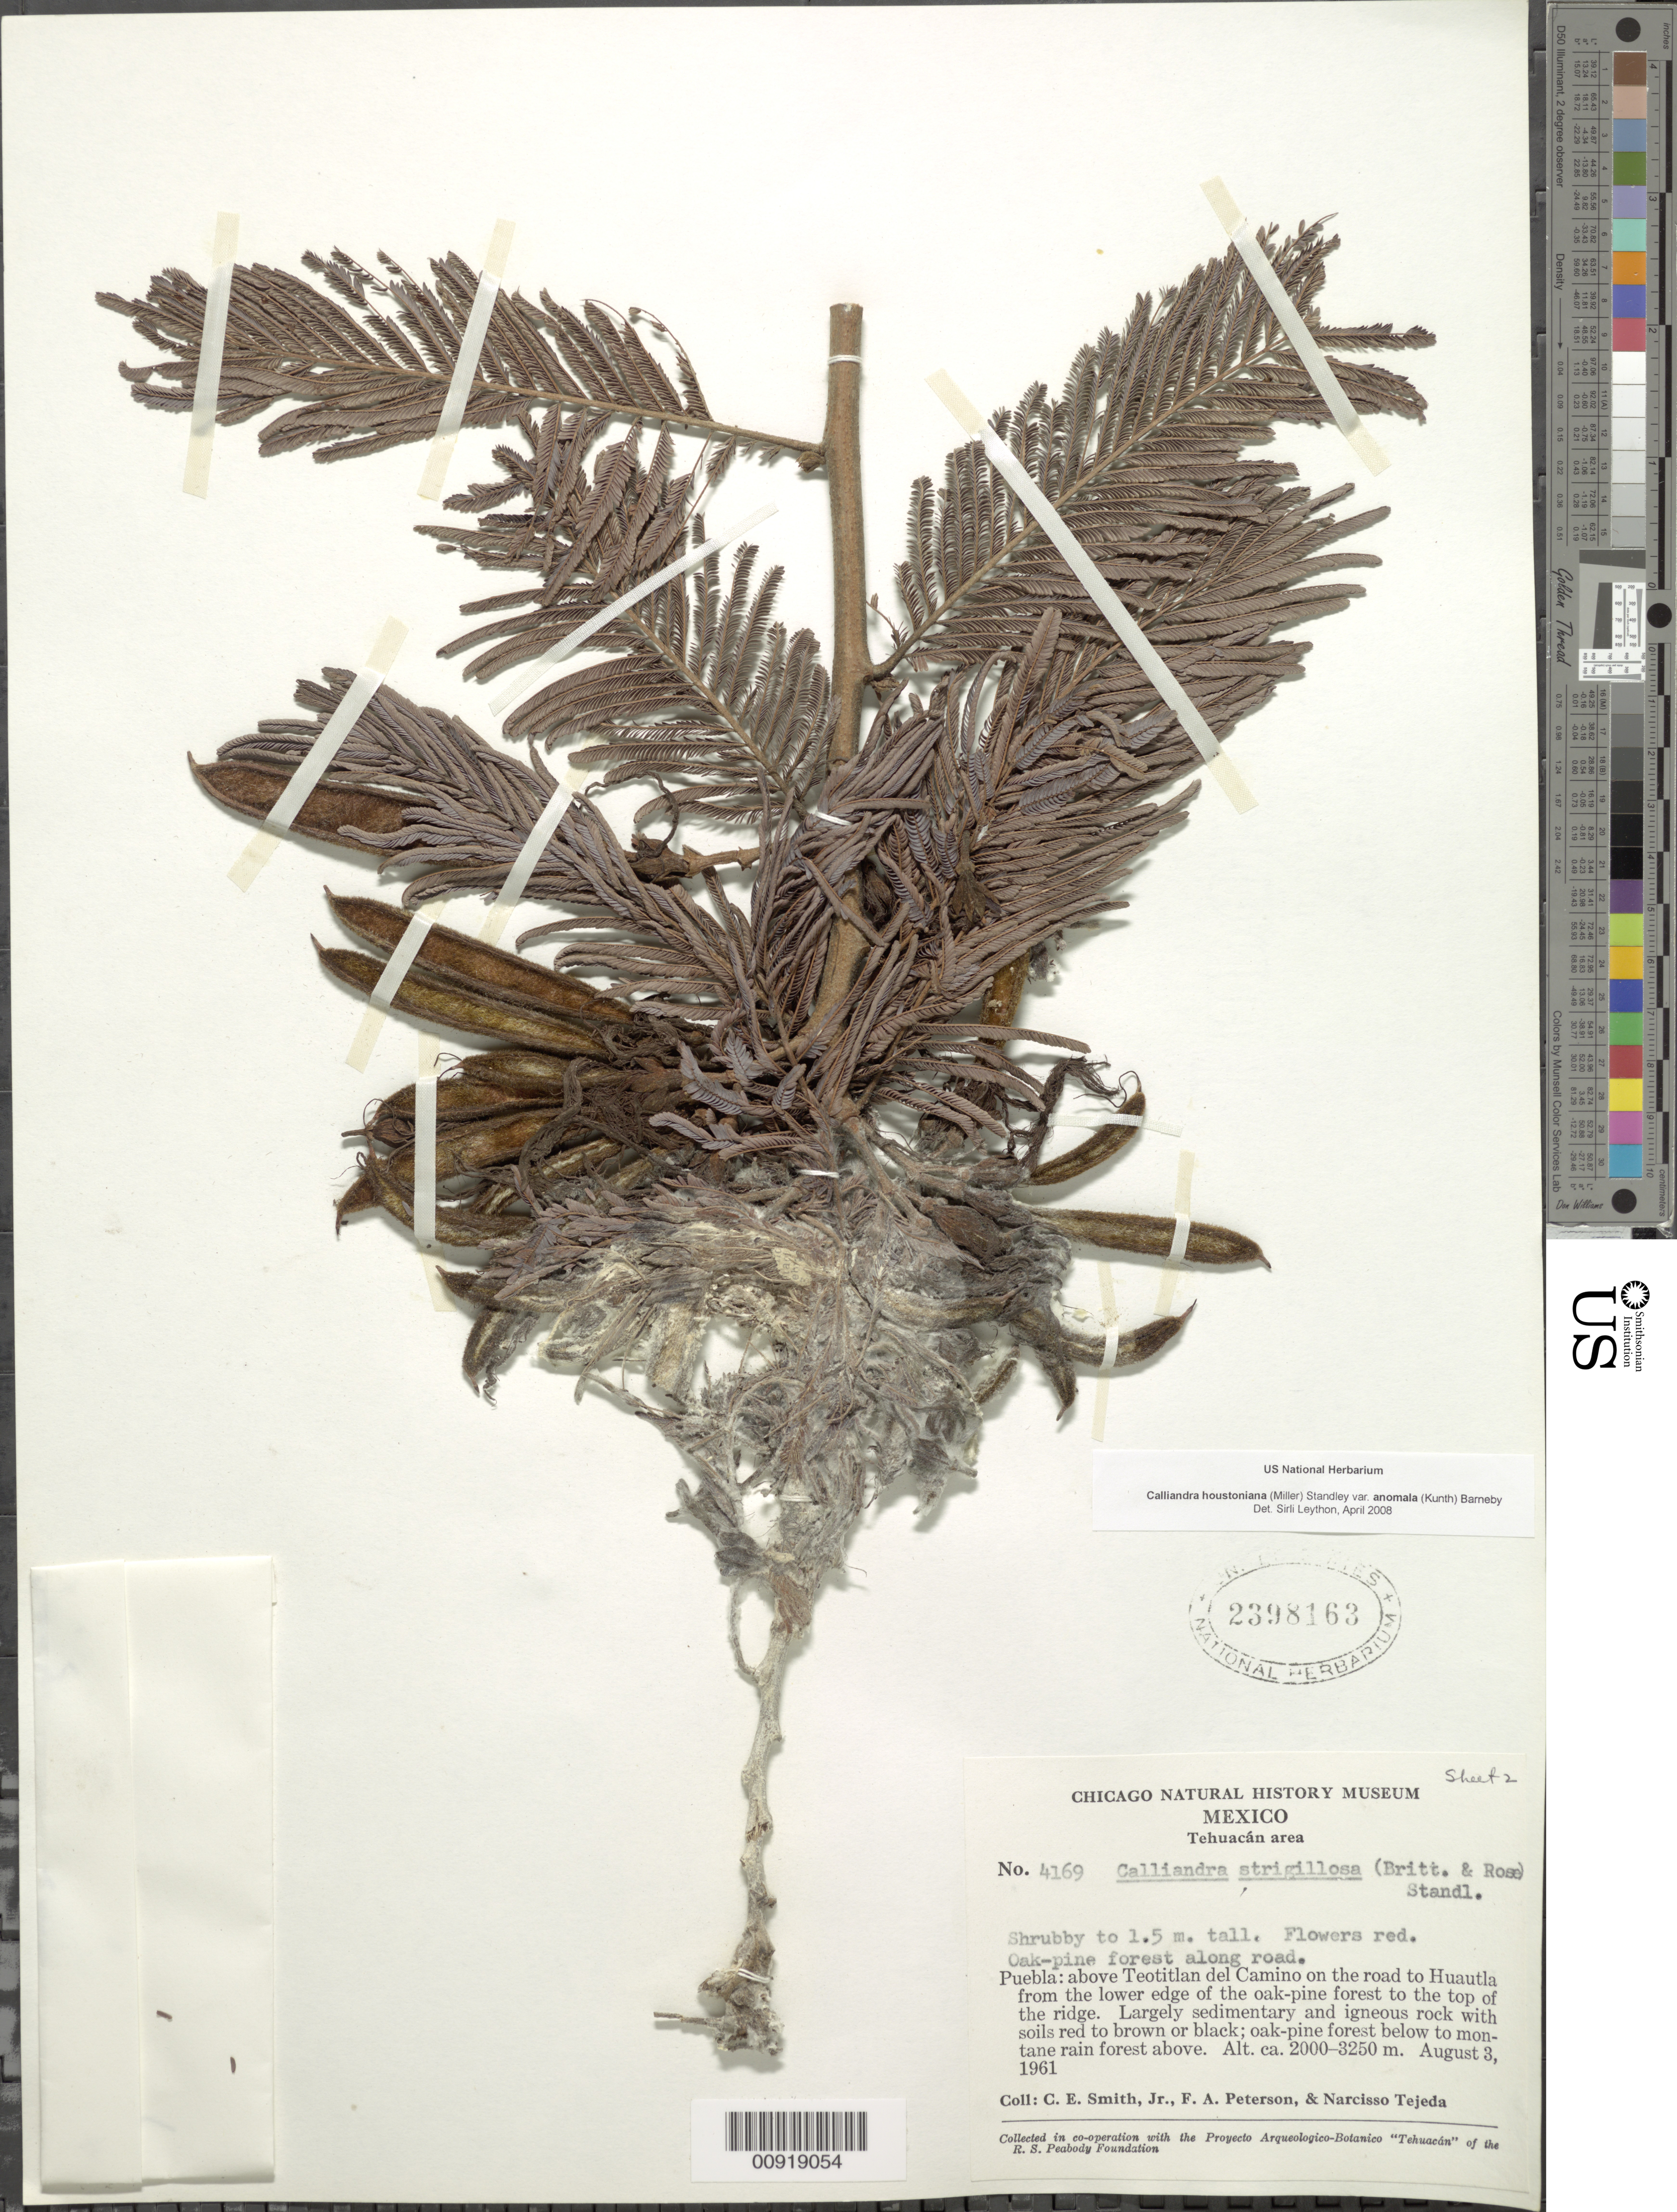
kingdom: Plantae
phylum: Tracheophyta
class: Magnoliopsida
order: Fabales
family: Fabaceae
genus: Calliandra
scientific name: Calliandra houstoniana var. anomala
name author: (Kunth) Barneby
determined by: Leython, S.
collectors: C. E. Smith Jr., F. A. Peterson & N. Tejeda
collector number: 4169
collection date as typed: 03 Aug 1961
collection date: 1961-08-03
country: Mexico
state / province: Puebla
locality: Puebla: above Teotitlan del Camino on road to Huatla from the lower edge of the oak-pine forest to the top of the ridge.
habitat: Oak-pine forest along road. Largely sedimentary and igneous rock with soils red to brown or black; oak-pine forest below to montane rain forest above.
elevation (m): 3250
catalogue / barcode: US 2398163